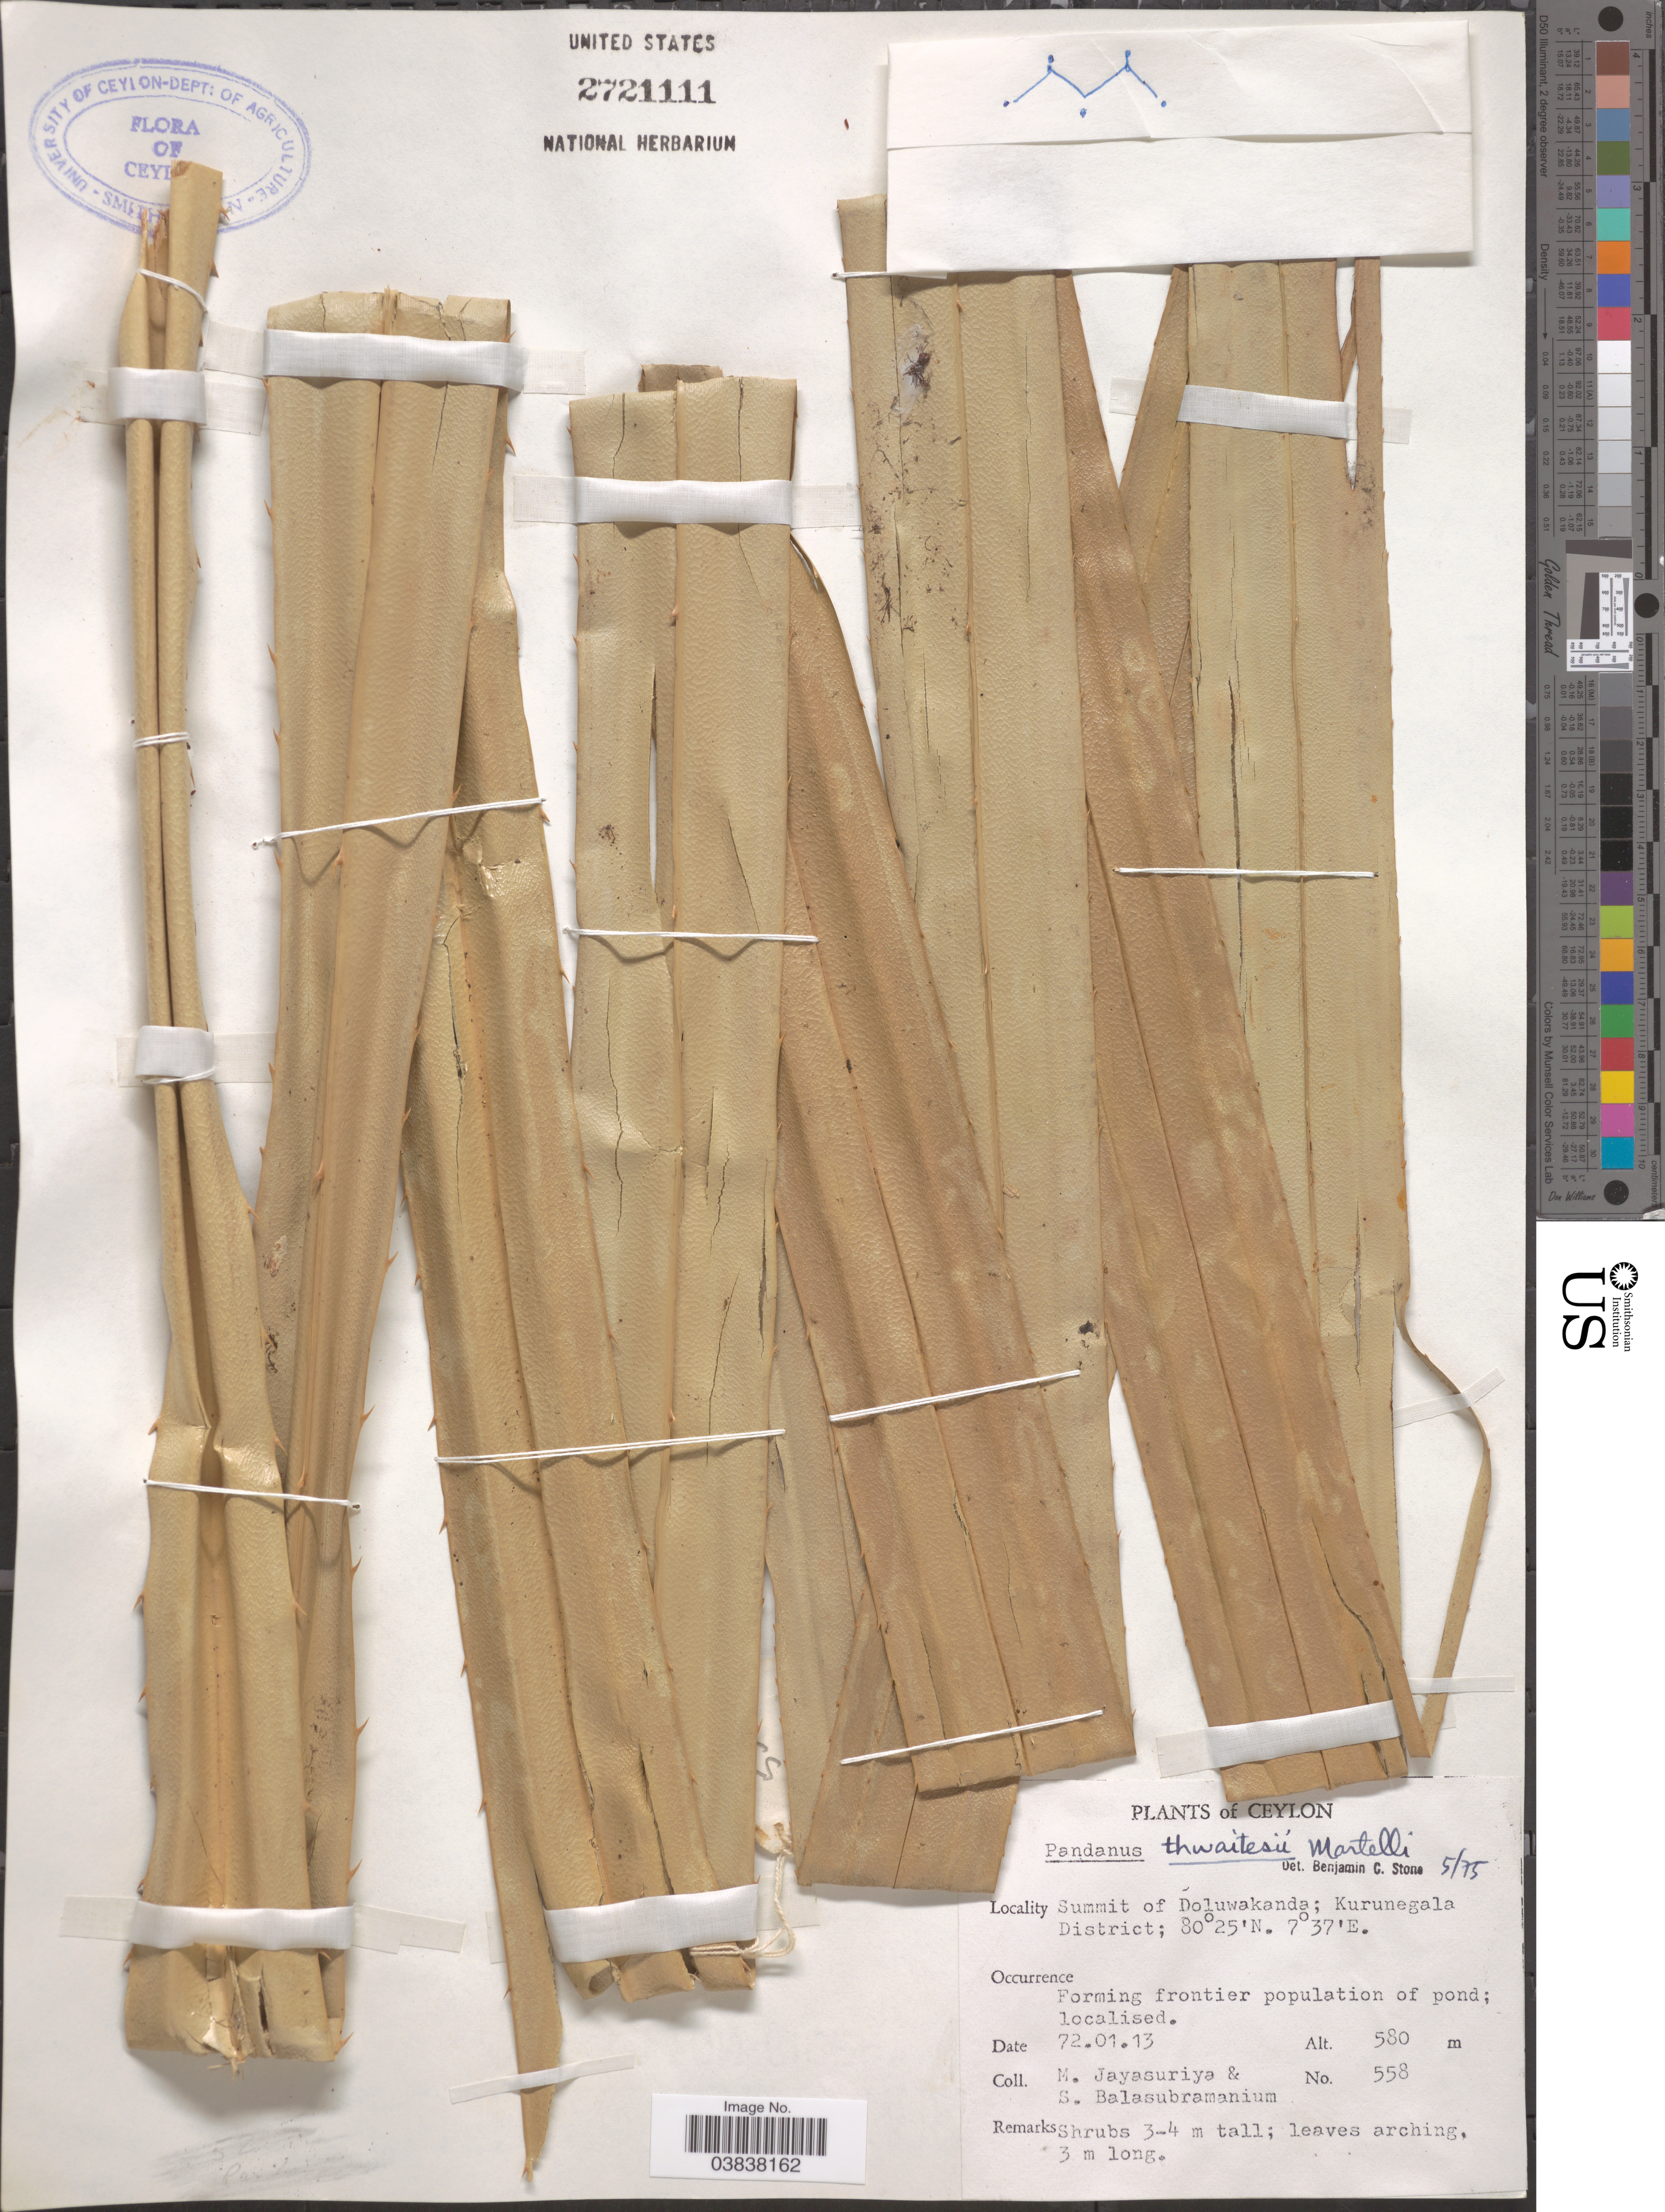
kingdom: Plantae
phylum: Tracheophyta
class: Liliopsida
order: Pandanales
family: Pandanaceae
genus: Pandanus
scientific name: Pandanus thwaitesii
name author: Martelli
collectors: M. Jayasuriya & S. Balasubramanium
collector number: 558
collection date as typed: Transcribed d/m/y: 13/1/72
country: Sri Lanka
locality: Ceylon. Summit of Doluwakanda; Kurunegala District.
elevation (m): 580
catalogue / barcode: US 2721111